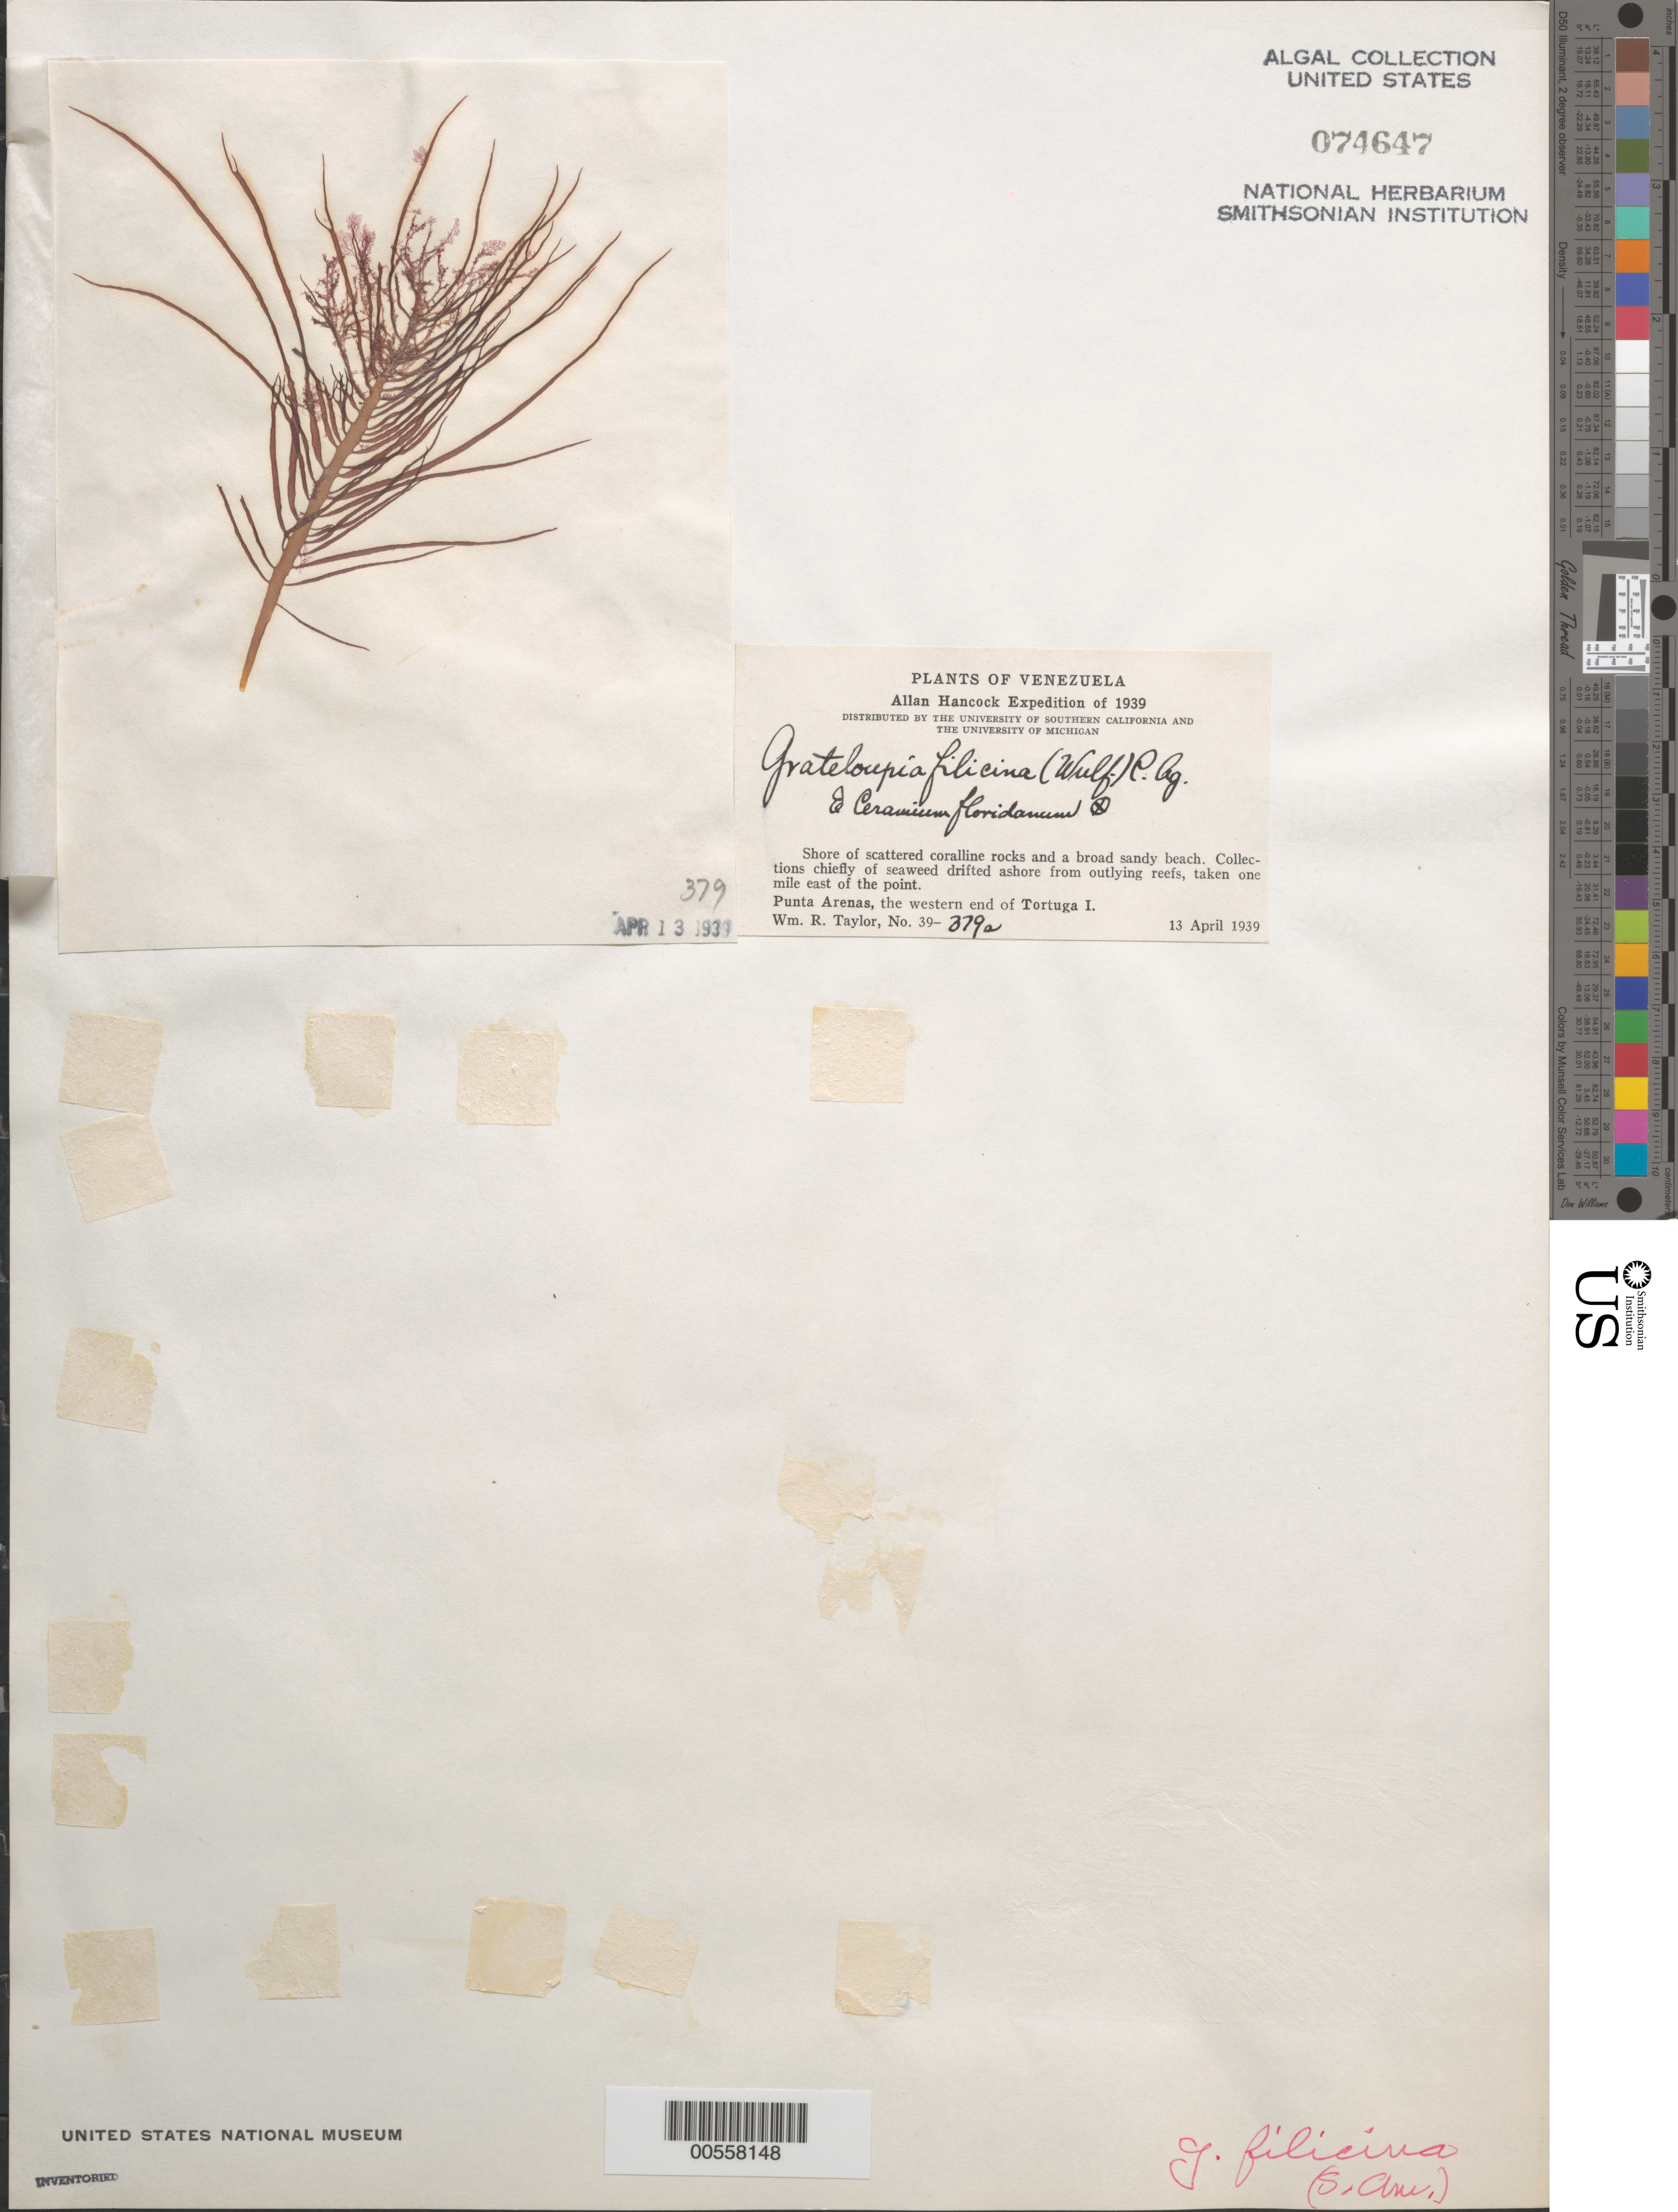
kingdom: Plantae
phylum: Rhodophyta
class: Florideophyceae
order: Halymeniales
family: Halymeniaceae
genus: Grateloupia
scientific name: Grateloupia filicina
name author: (J.V.Lamouroux) C. Agardh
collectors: W. R. Taylor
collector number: WRT 39-379a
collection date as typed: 13 Apr 1939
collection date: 1939-04-13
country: Venezuela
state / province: Dependencias Federales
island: Isla La Tortuga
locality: Punta Arenas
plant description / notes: Allan Hancock Expedition of 1939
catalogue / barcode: US 74647